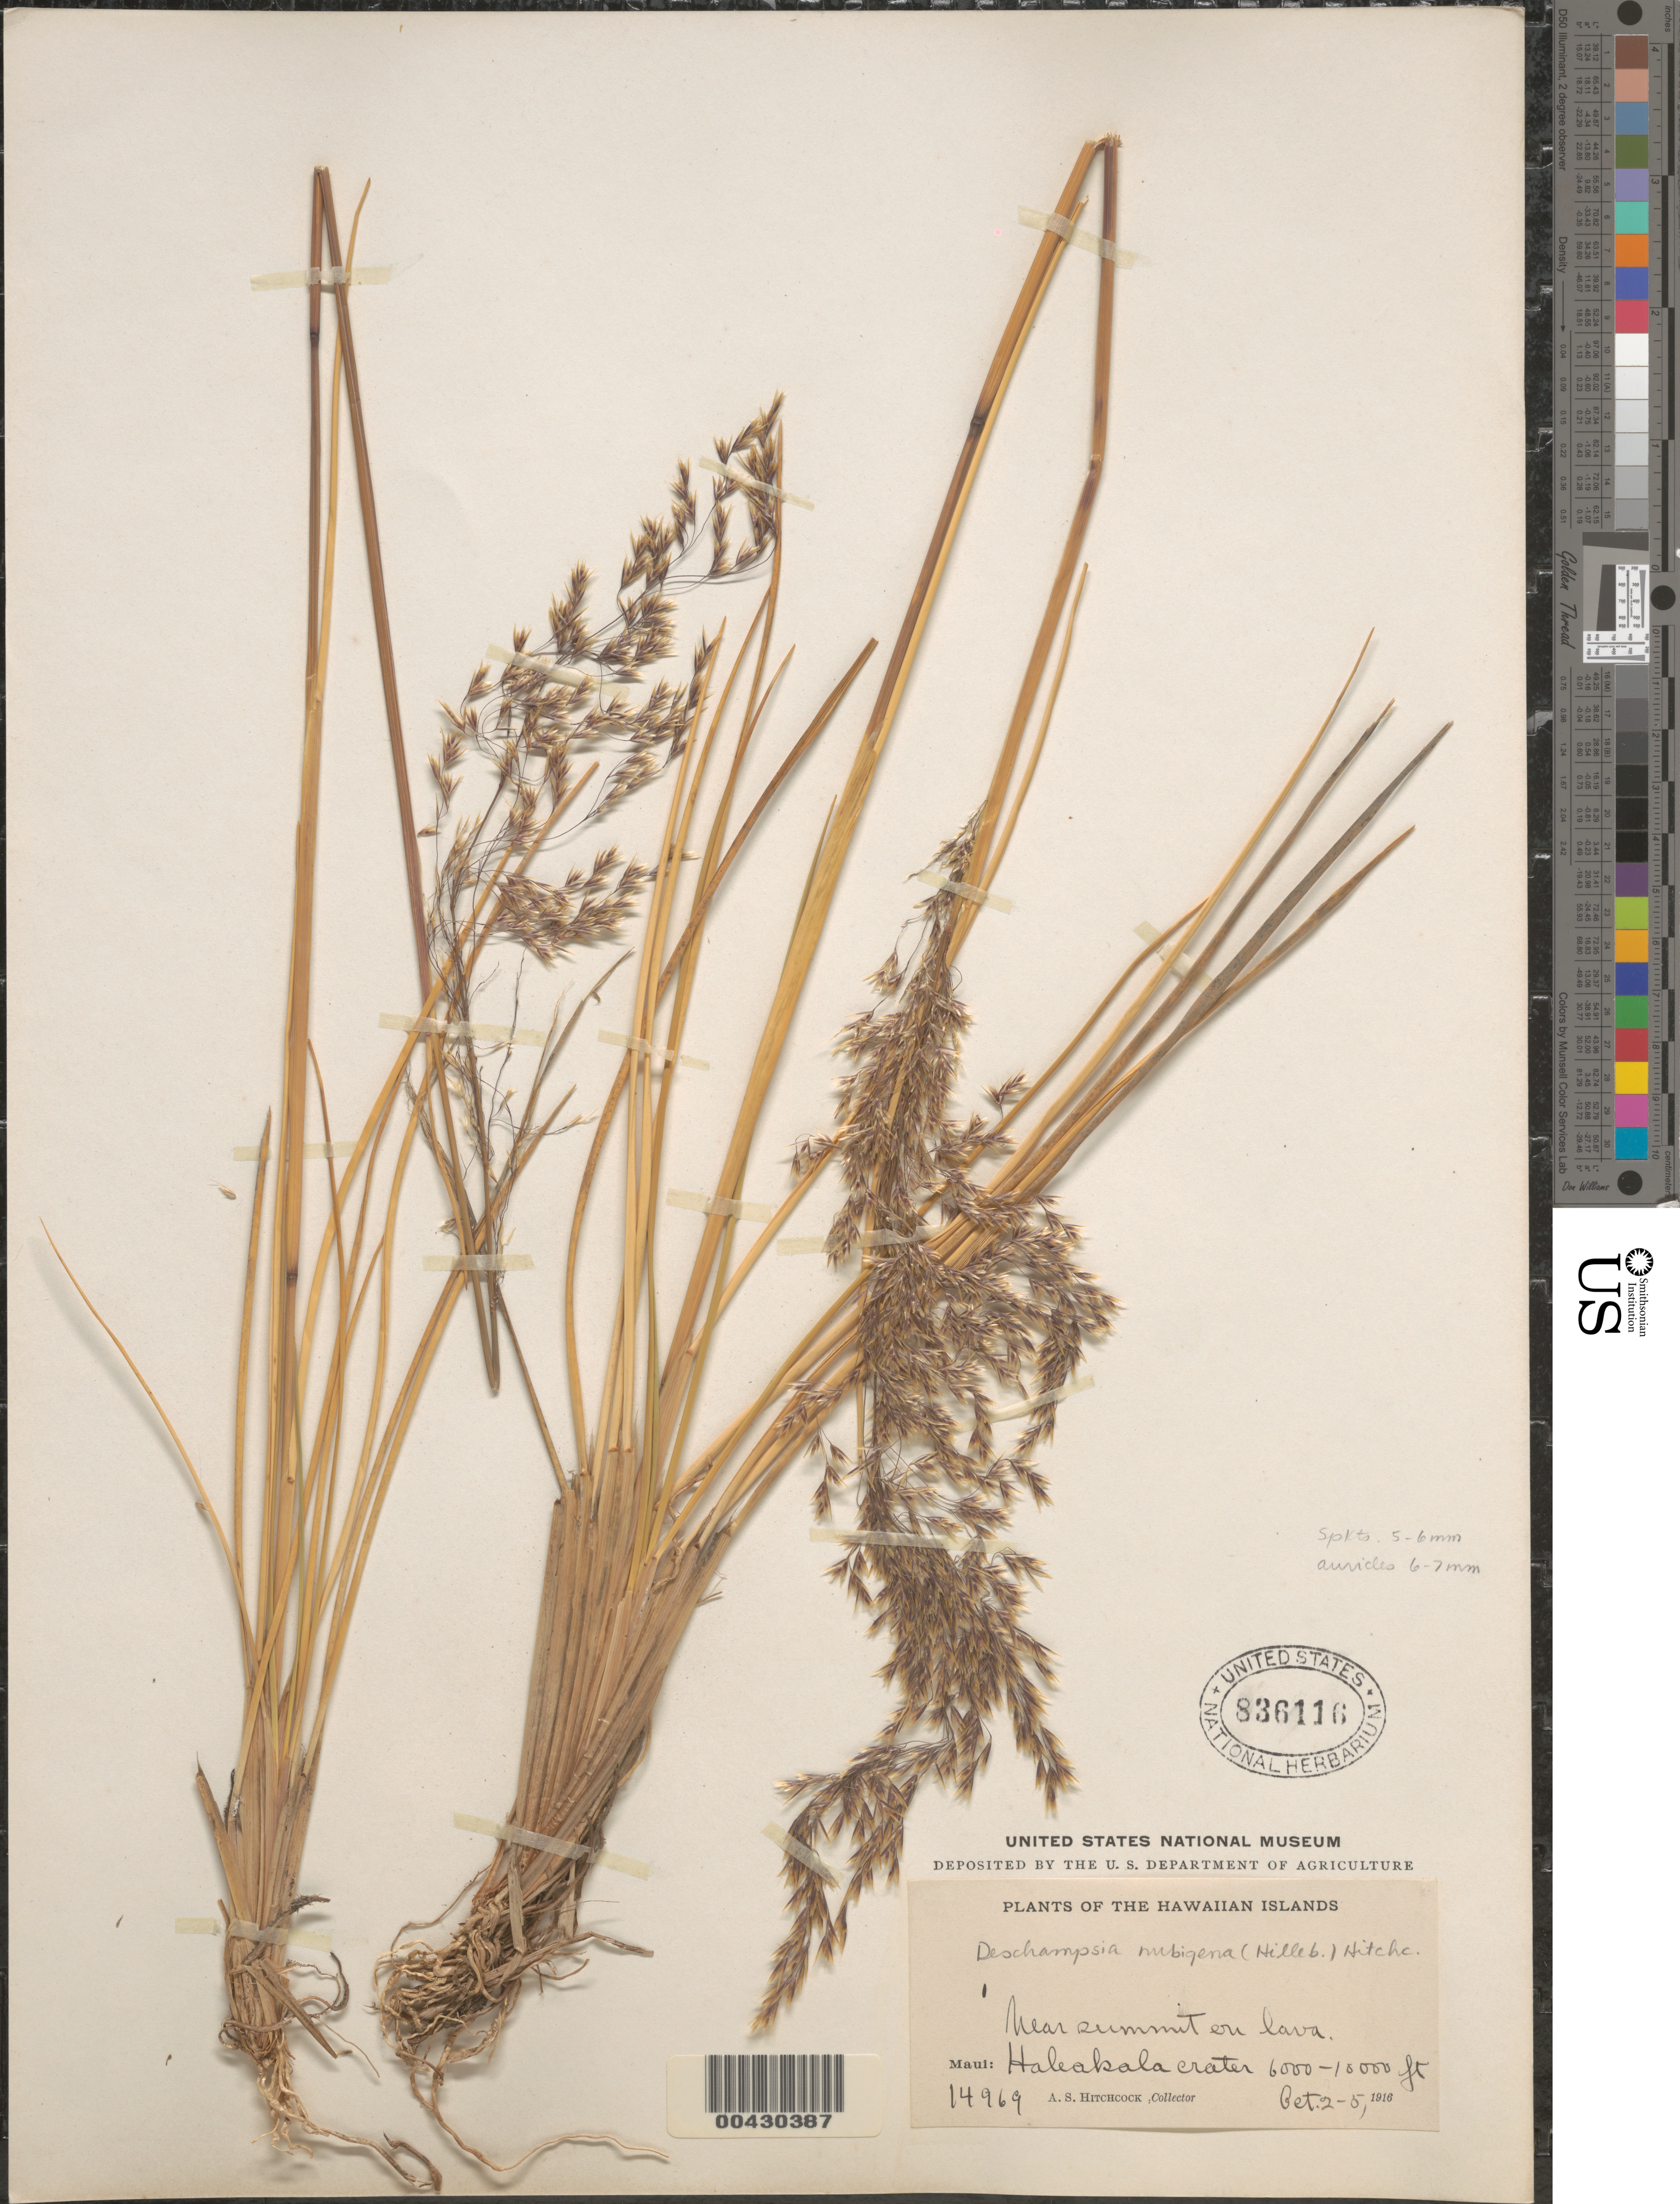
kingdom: Plantae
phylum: Tracheophyta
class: Liliopsida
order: Poales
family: Poaceae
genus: Deschampsia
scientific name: Deschampsia nubigena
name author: Hillebr.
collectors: A. S. Hitchcock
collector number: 14969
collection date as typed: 2 Oct 1916 to 5 Oct 1916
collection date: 1916-10-02/1916-10-05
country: United States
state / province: Hawaii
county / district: Maui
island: Maui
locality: near summit, Haleakala crater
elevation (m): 1829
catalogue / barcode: US 836116